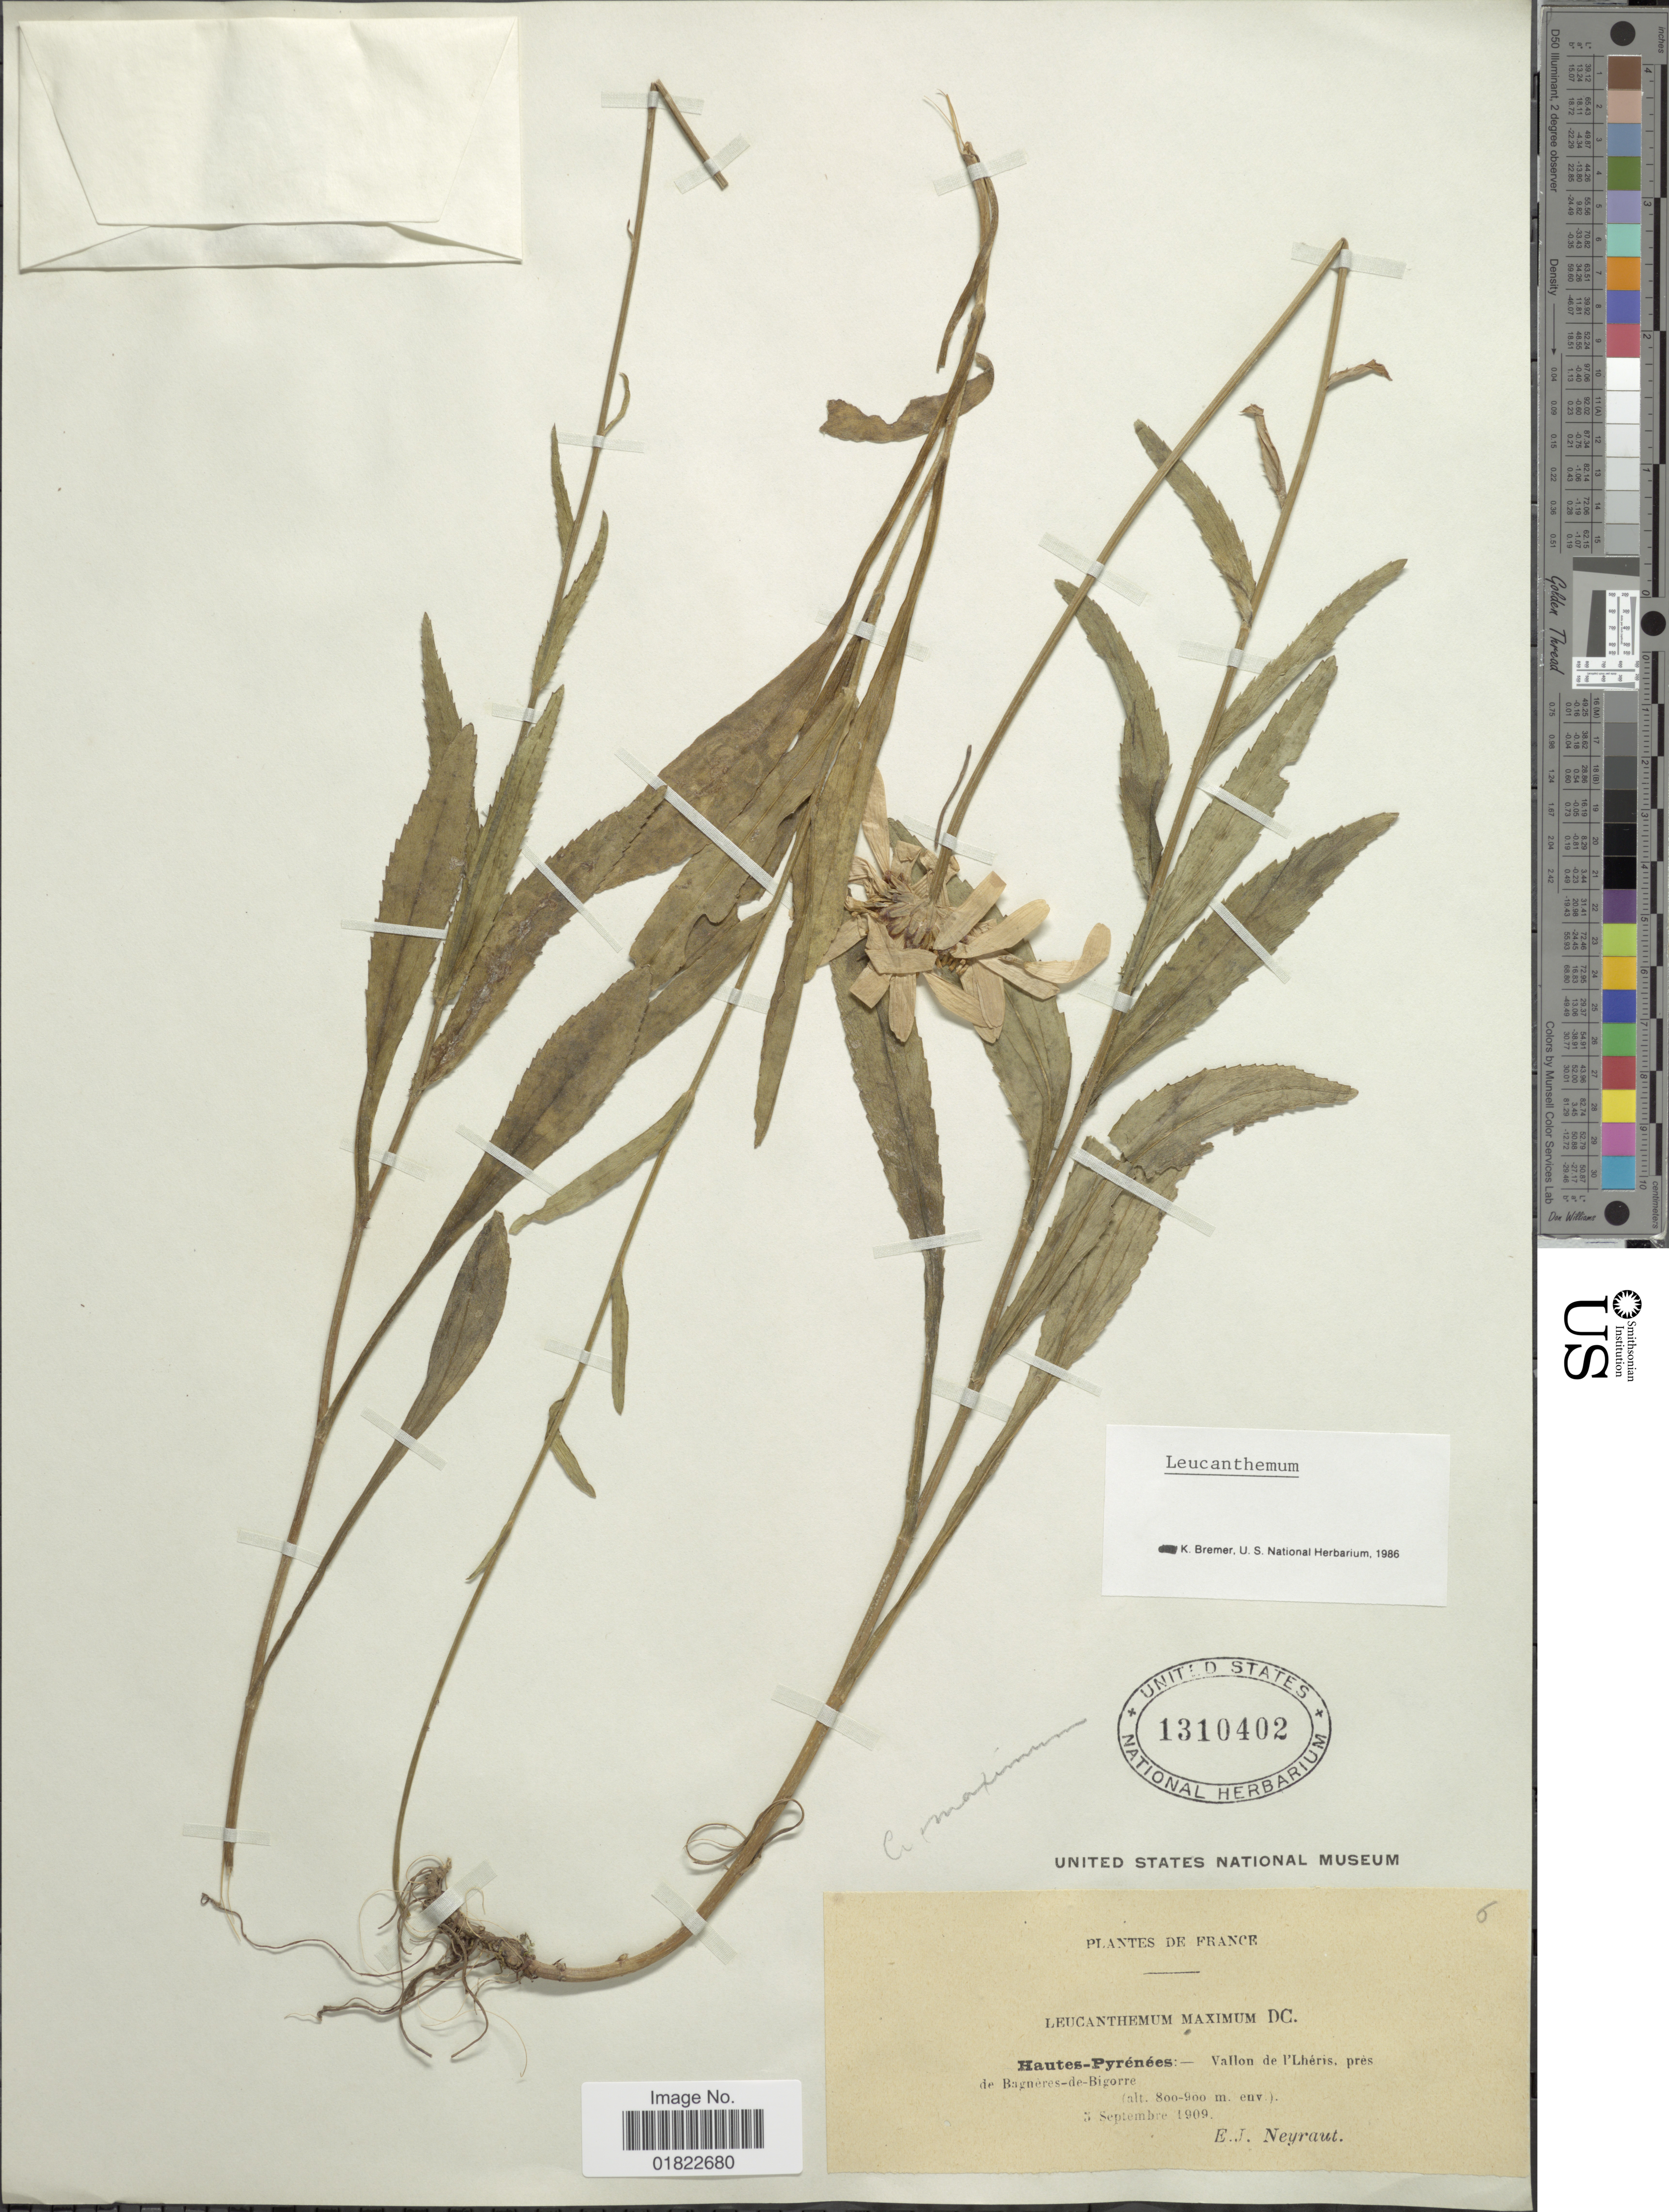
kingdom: Plantae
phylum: Tracheophyta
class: Magnoliopsida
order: Asterales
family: Asteraceae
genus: Leucanthemum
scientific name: Leucanthemum maximum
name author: (Ramond) DC.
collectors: E. Neyraut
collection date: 1909-09-05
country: France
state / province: Occitanie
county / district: Hautes-Pyrénées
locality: Hautes-Pyrenees: -vallon de l'Lheri, pres de Bagneres-de-Bigorre.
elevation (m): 800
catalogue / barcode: US 1310402